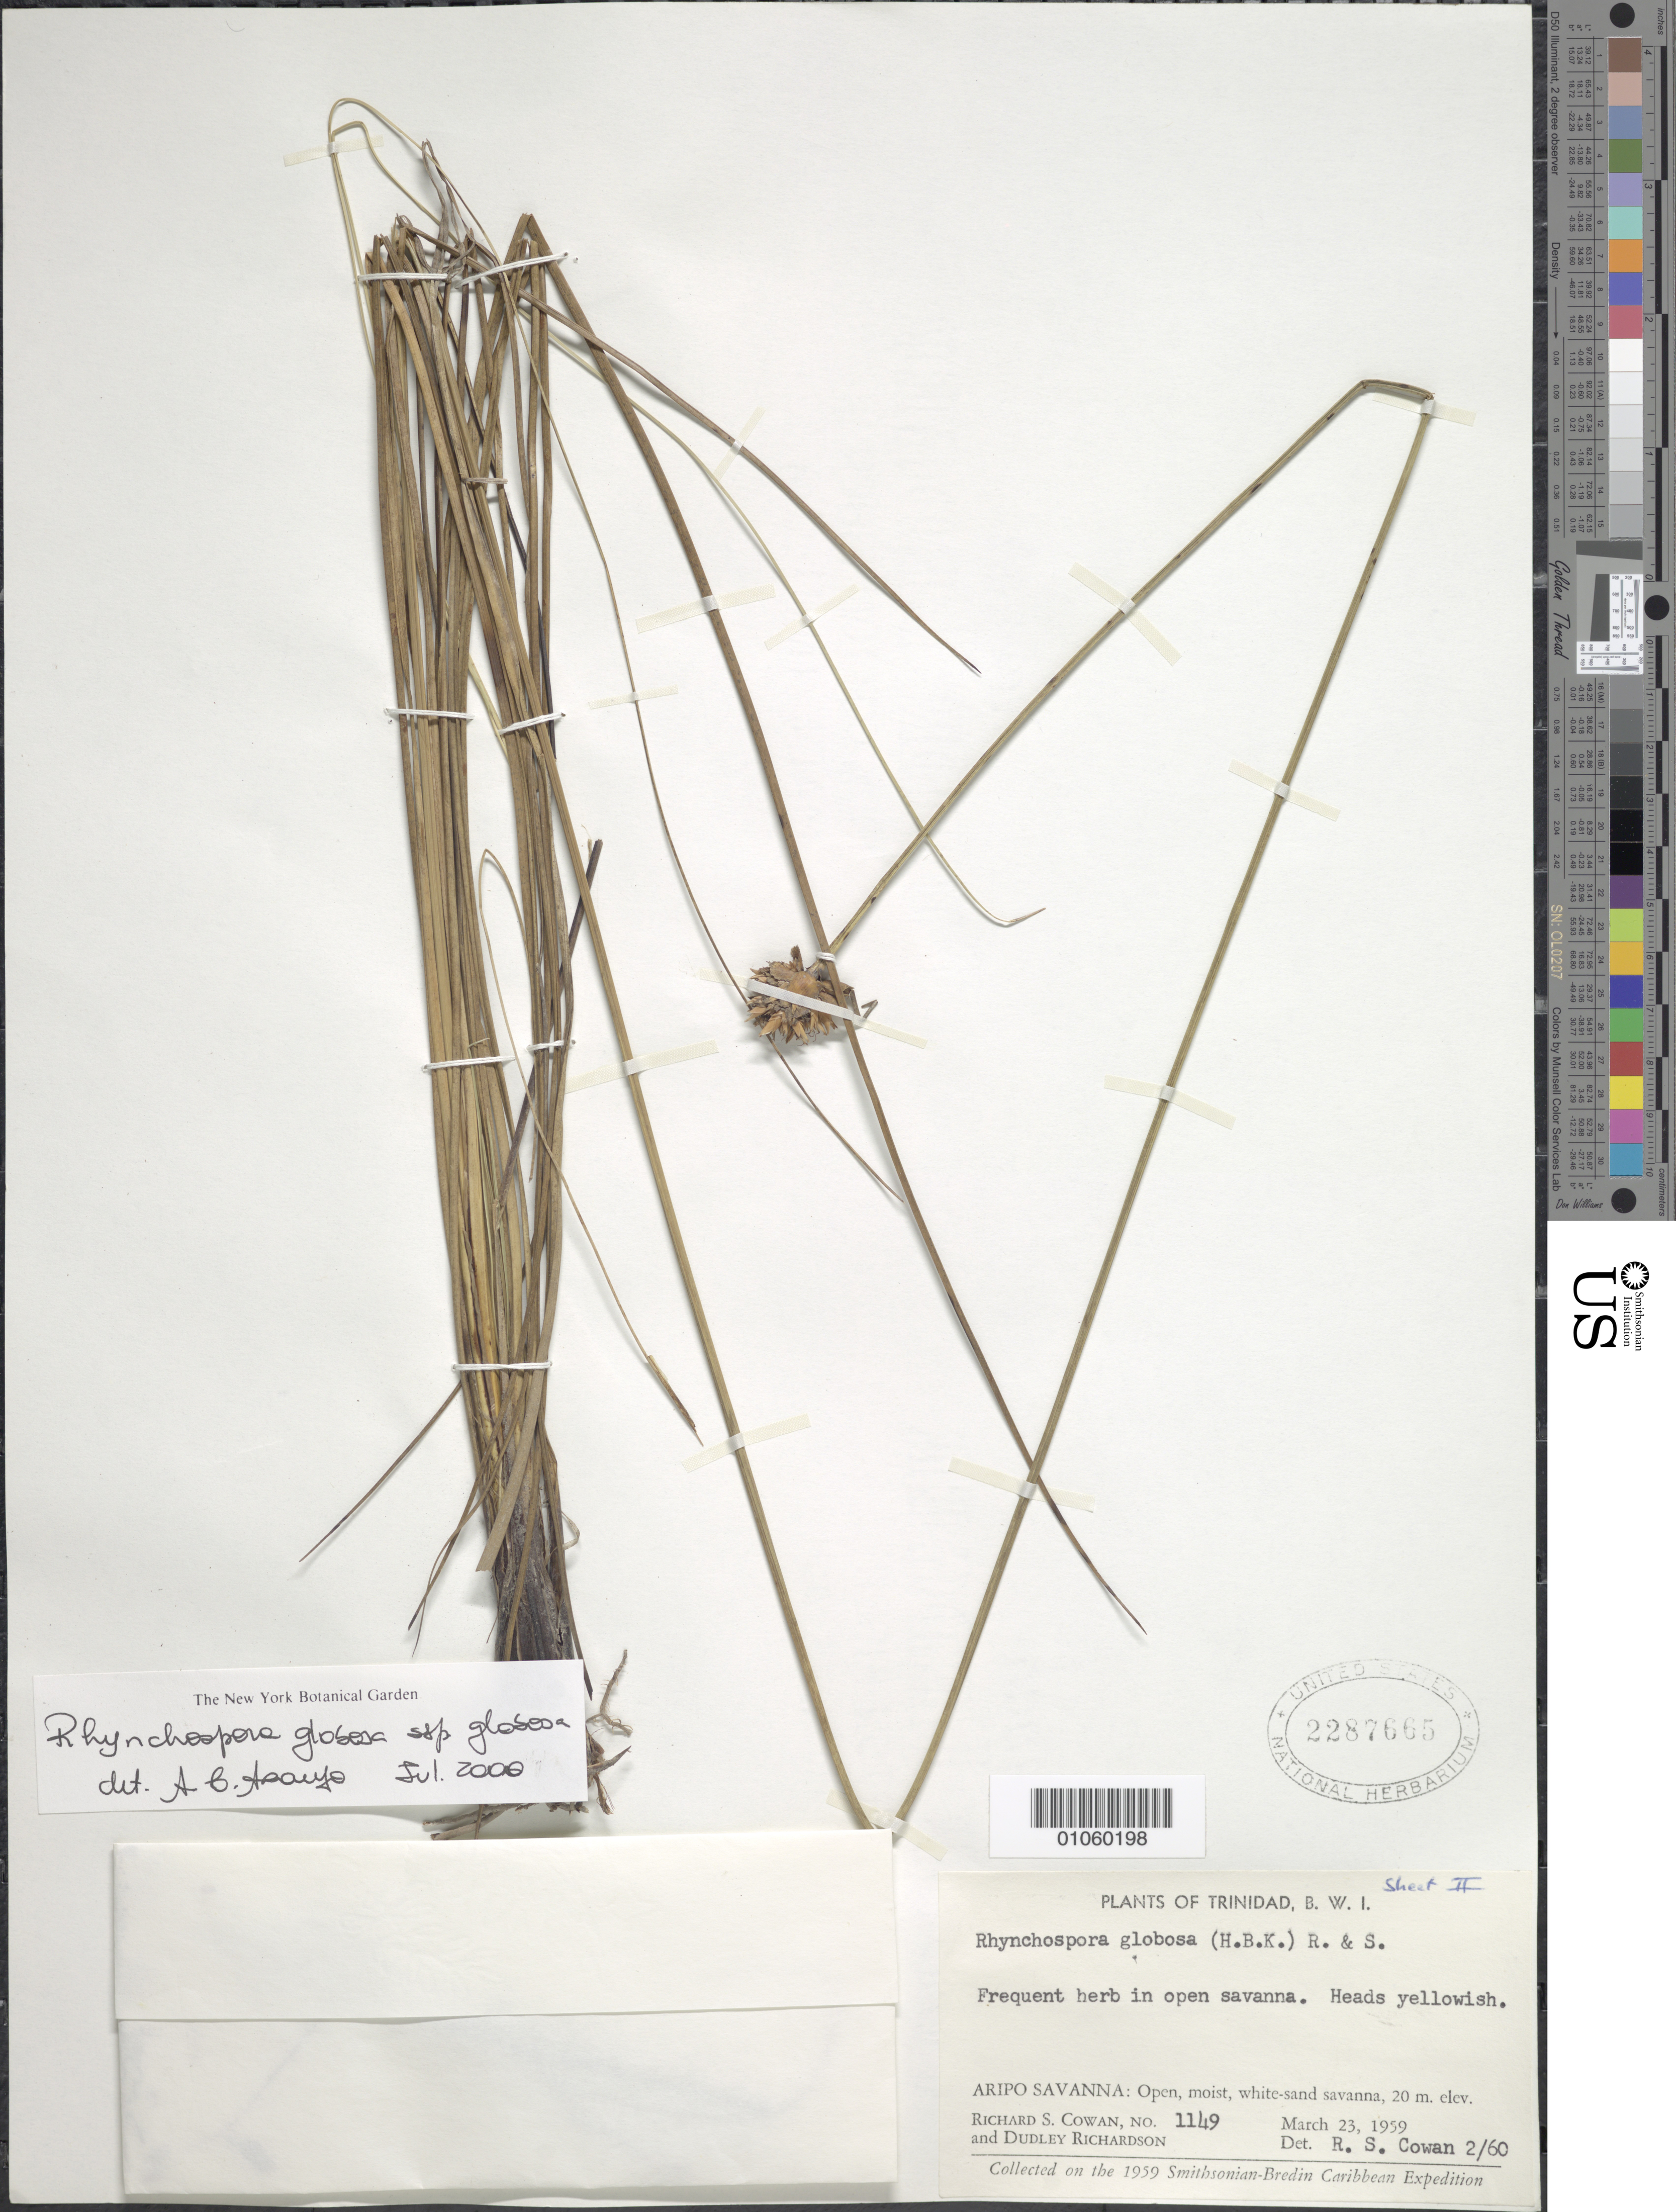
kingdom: Plantae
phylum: Tracheophyta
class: Liliopsida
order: Poales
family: Cyperaceae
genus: Rhynchospora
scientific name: Rhynchospora globosa var. globosa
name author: (Kunth) Roem. & Schult.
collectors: R. S. Cowan & D. Richardson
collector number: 1149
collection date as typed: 23 Mar 1959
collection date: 1959-03-23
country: Trinidad and Tobago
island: Trinidad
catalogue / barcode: US 2287665